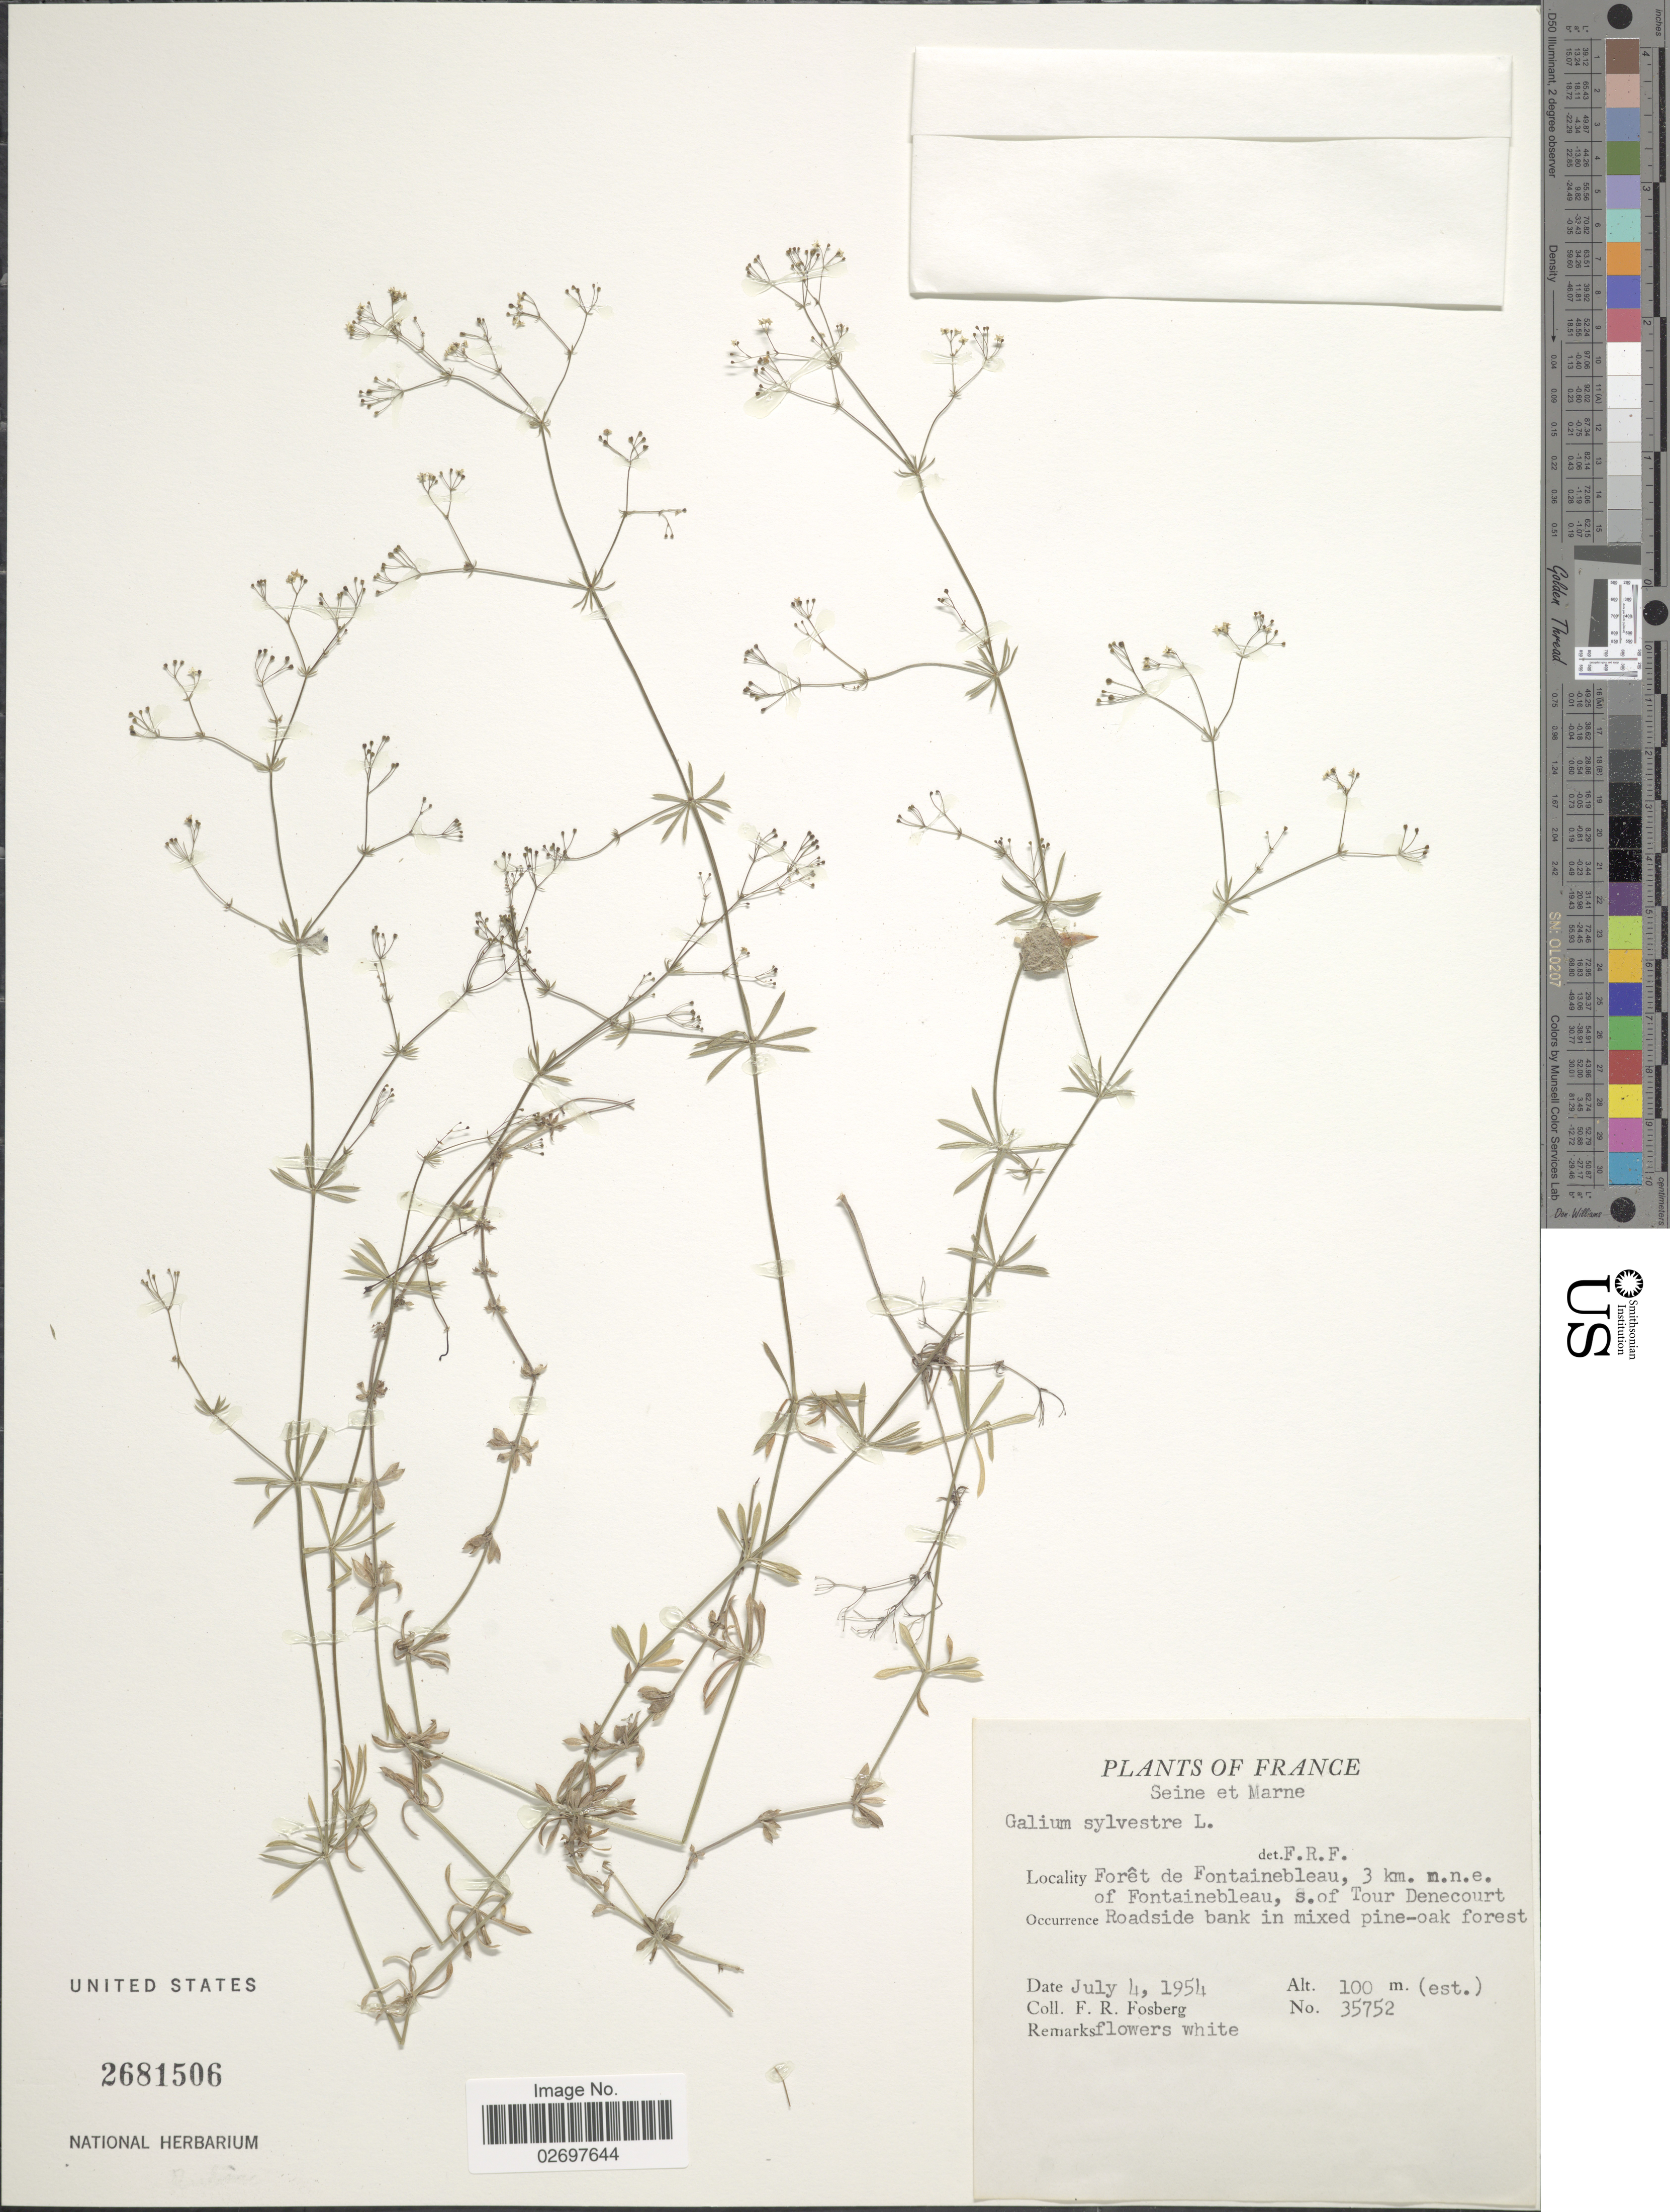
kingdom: Plantae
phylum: Tracheophyta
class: Magnoliopsida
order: Gentianales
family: Rubiaceae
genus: Galium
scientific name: Galium sylvestre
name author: Scop.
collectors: F. R. Fosberg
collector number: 35752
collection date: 1954-07-04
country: France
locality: Seine et Marne, Foret de Fontainebleau, 3 km. n.n.e. of Fontainebleau, s. of your Denecourt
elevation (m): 100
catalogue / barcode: US 2681506